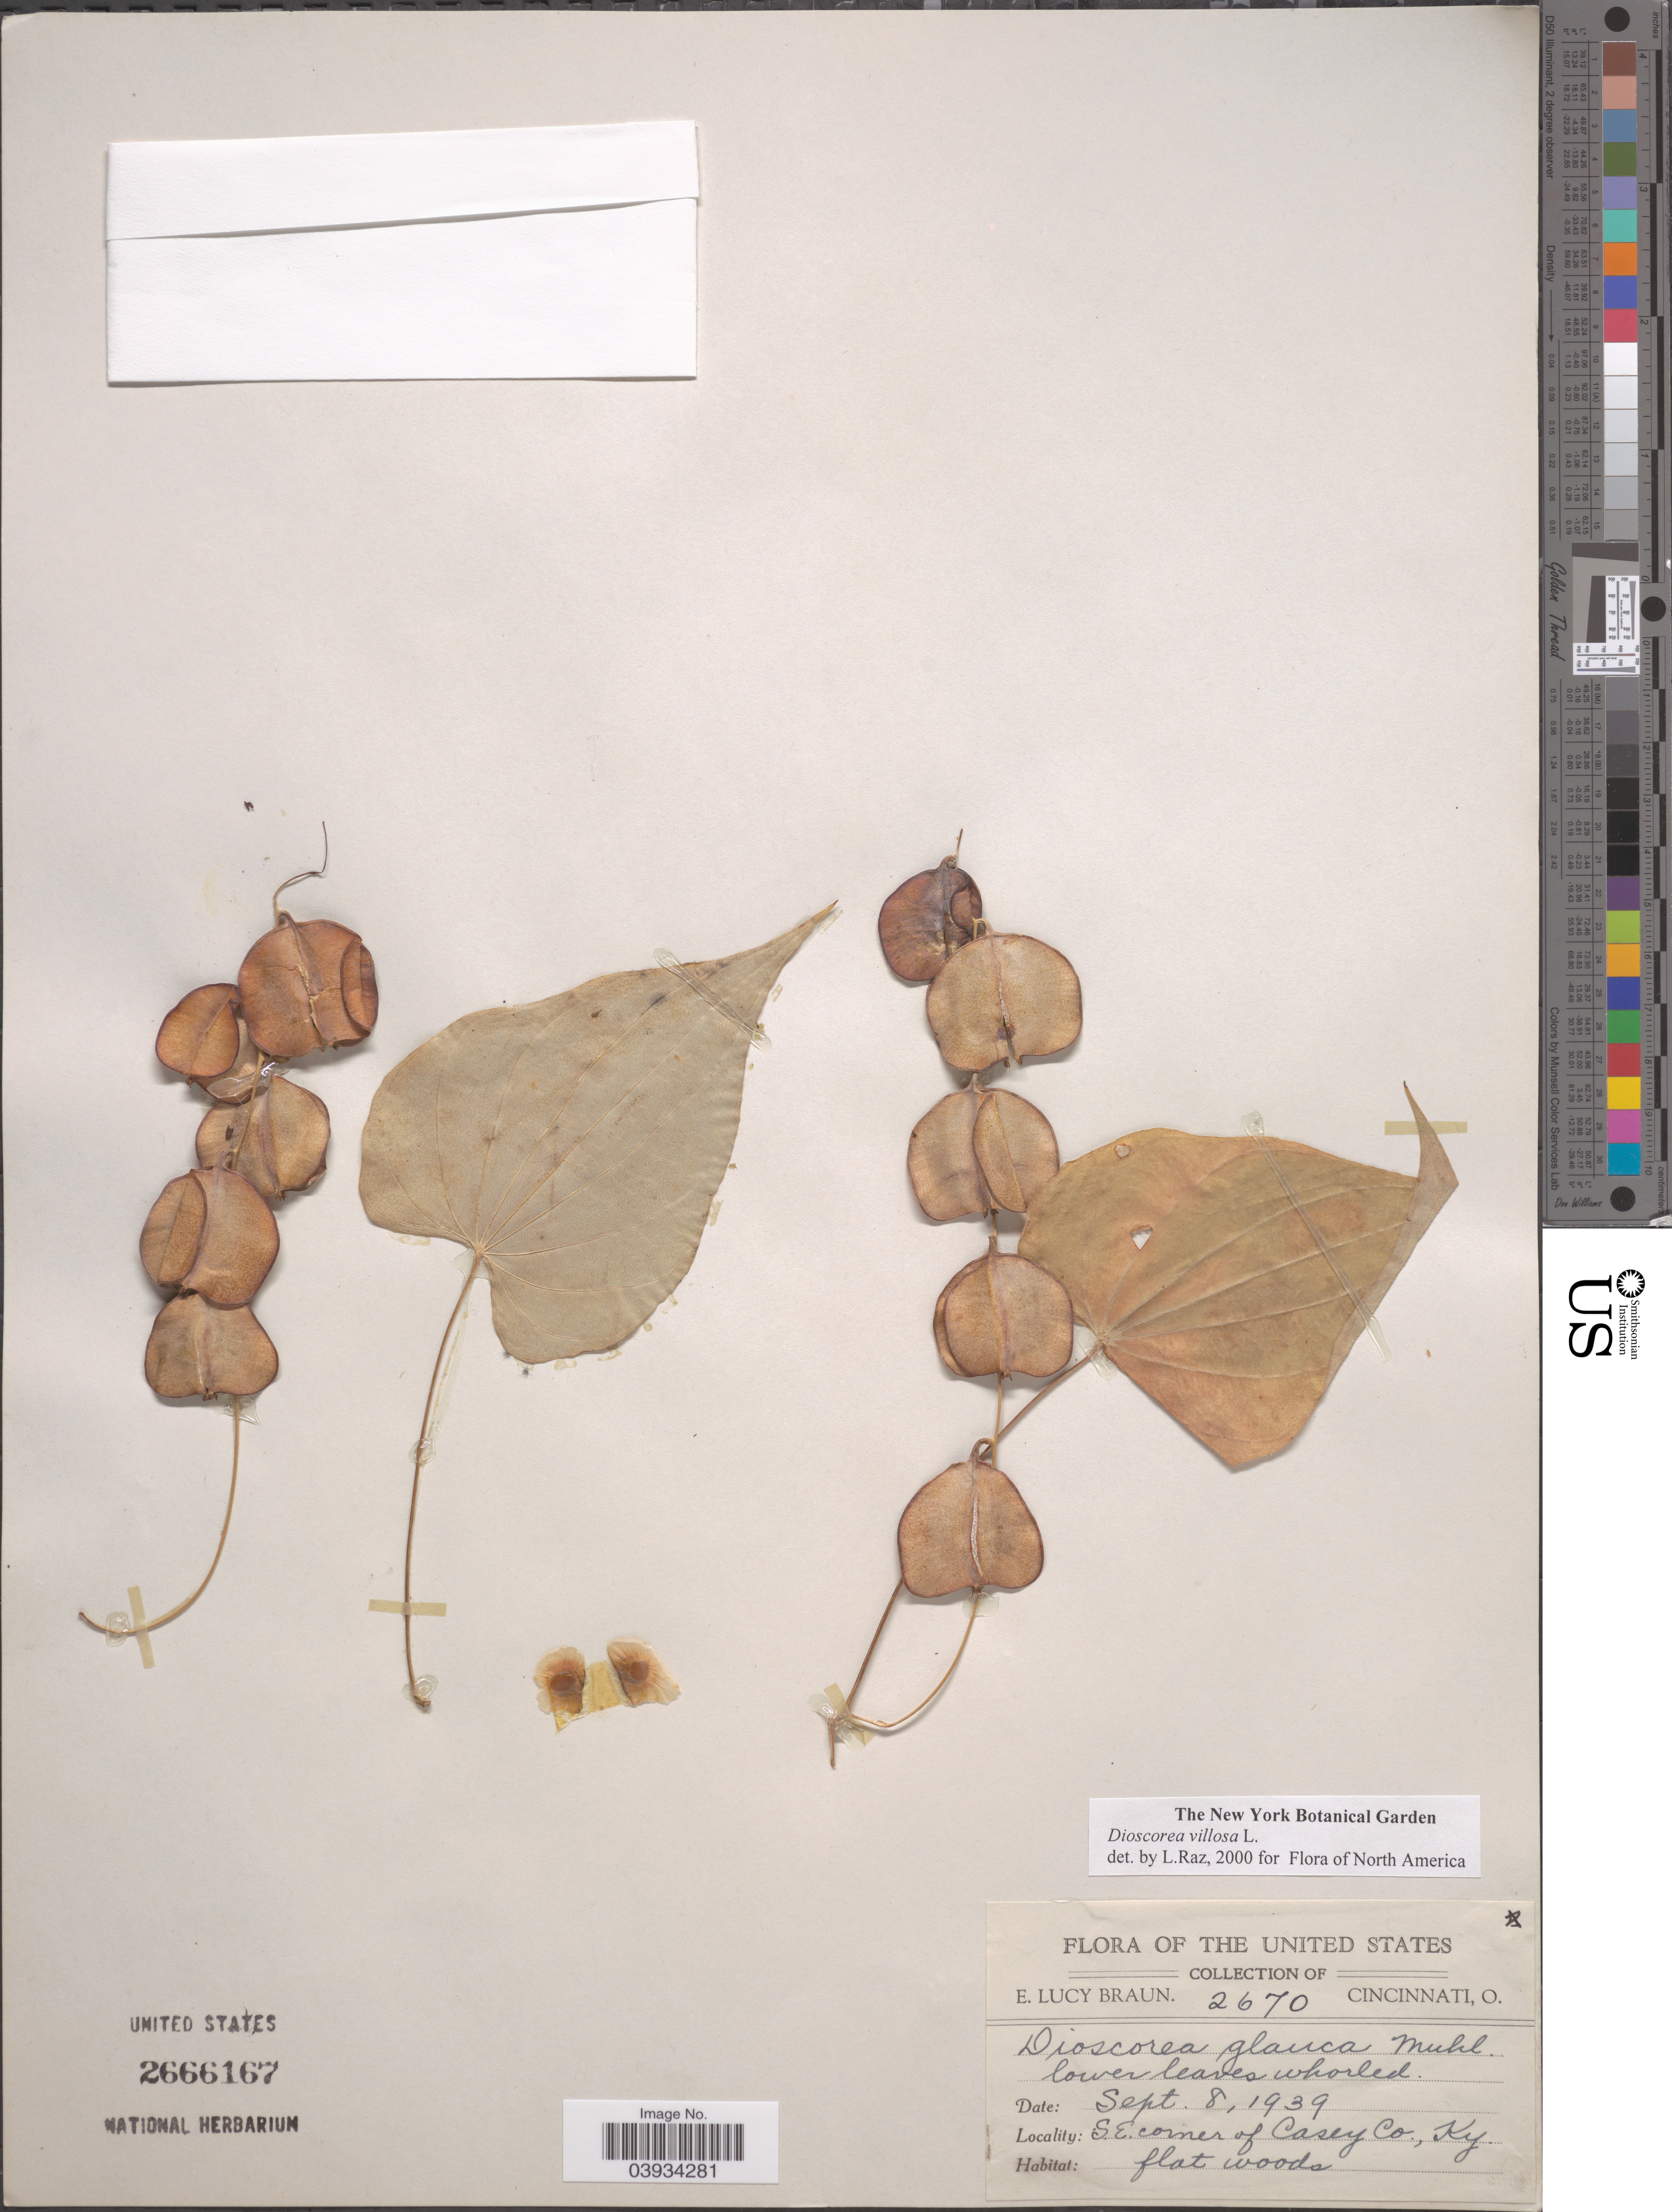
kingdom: Plantae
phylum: Tracheophyta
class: Liliopsida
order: Dioscoreales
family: Dioscoreaceae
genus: Dioscorea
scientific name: Dioscorea villosa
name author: L.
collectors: E. L. Braun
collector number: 2670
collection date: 1939-09-08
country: United States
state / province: Kentucky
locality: S.E. corner of Casey Co.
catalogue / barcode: US 2666167